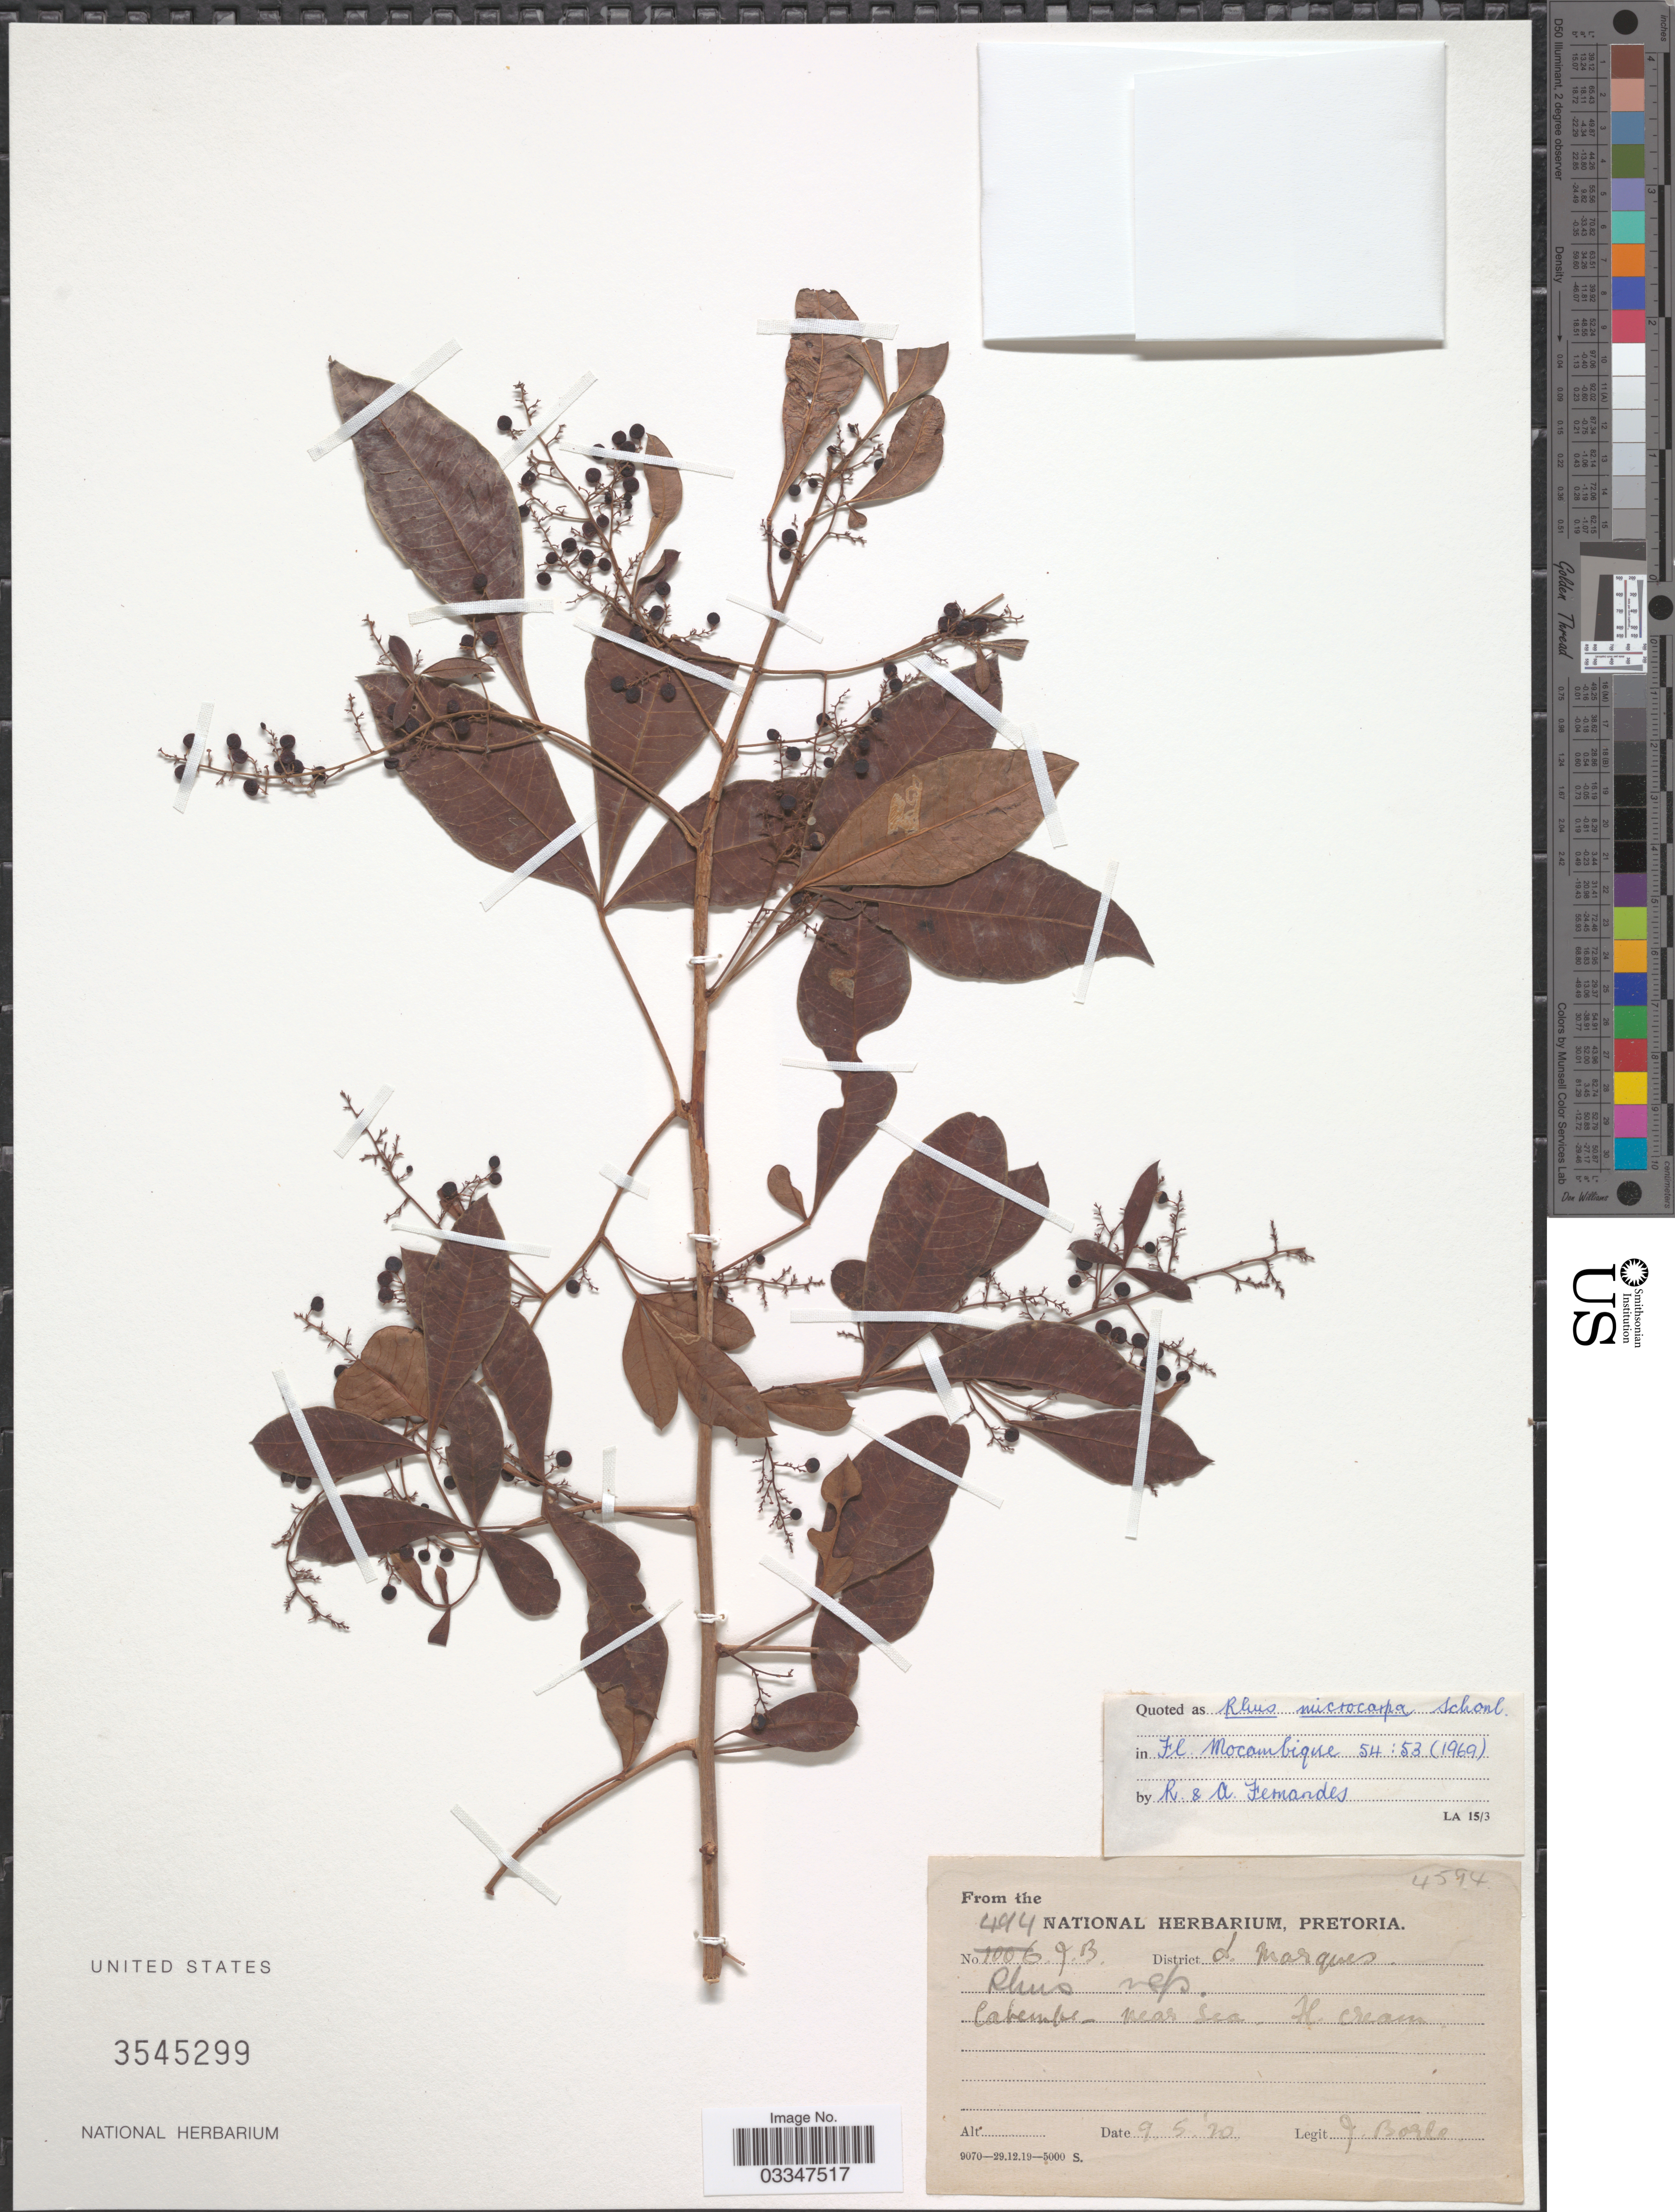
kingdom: Plantae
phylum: Tracheophyta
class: Magnoliopsida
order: Sapindales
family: Anacardiaceae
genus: Rhus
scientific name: Rhus microcarpa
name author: Schönland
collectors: J. Borle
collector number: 494 J.B.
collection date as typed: Transcribed d/m/y: 9/5/20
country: Mozambique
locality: District L. Marques. Catembe- near sea.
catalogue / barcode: US 3545299